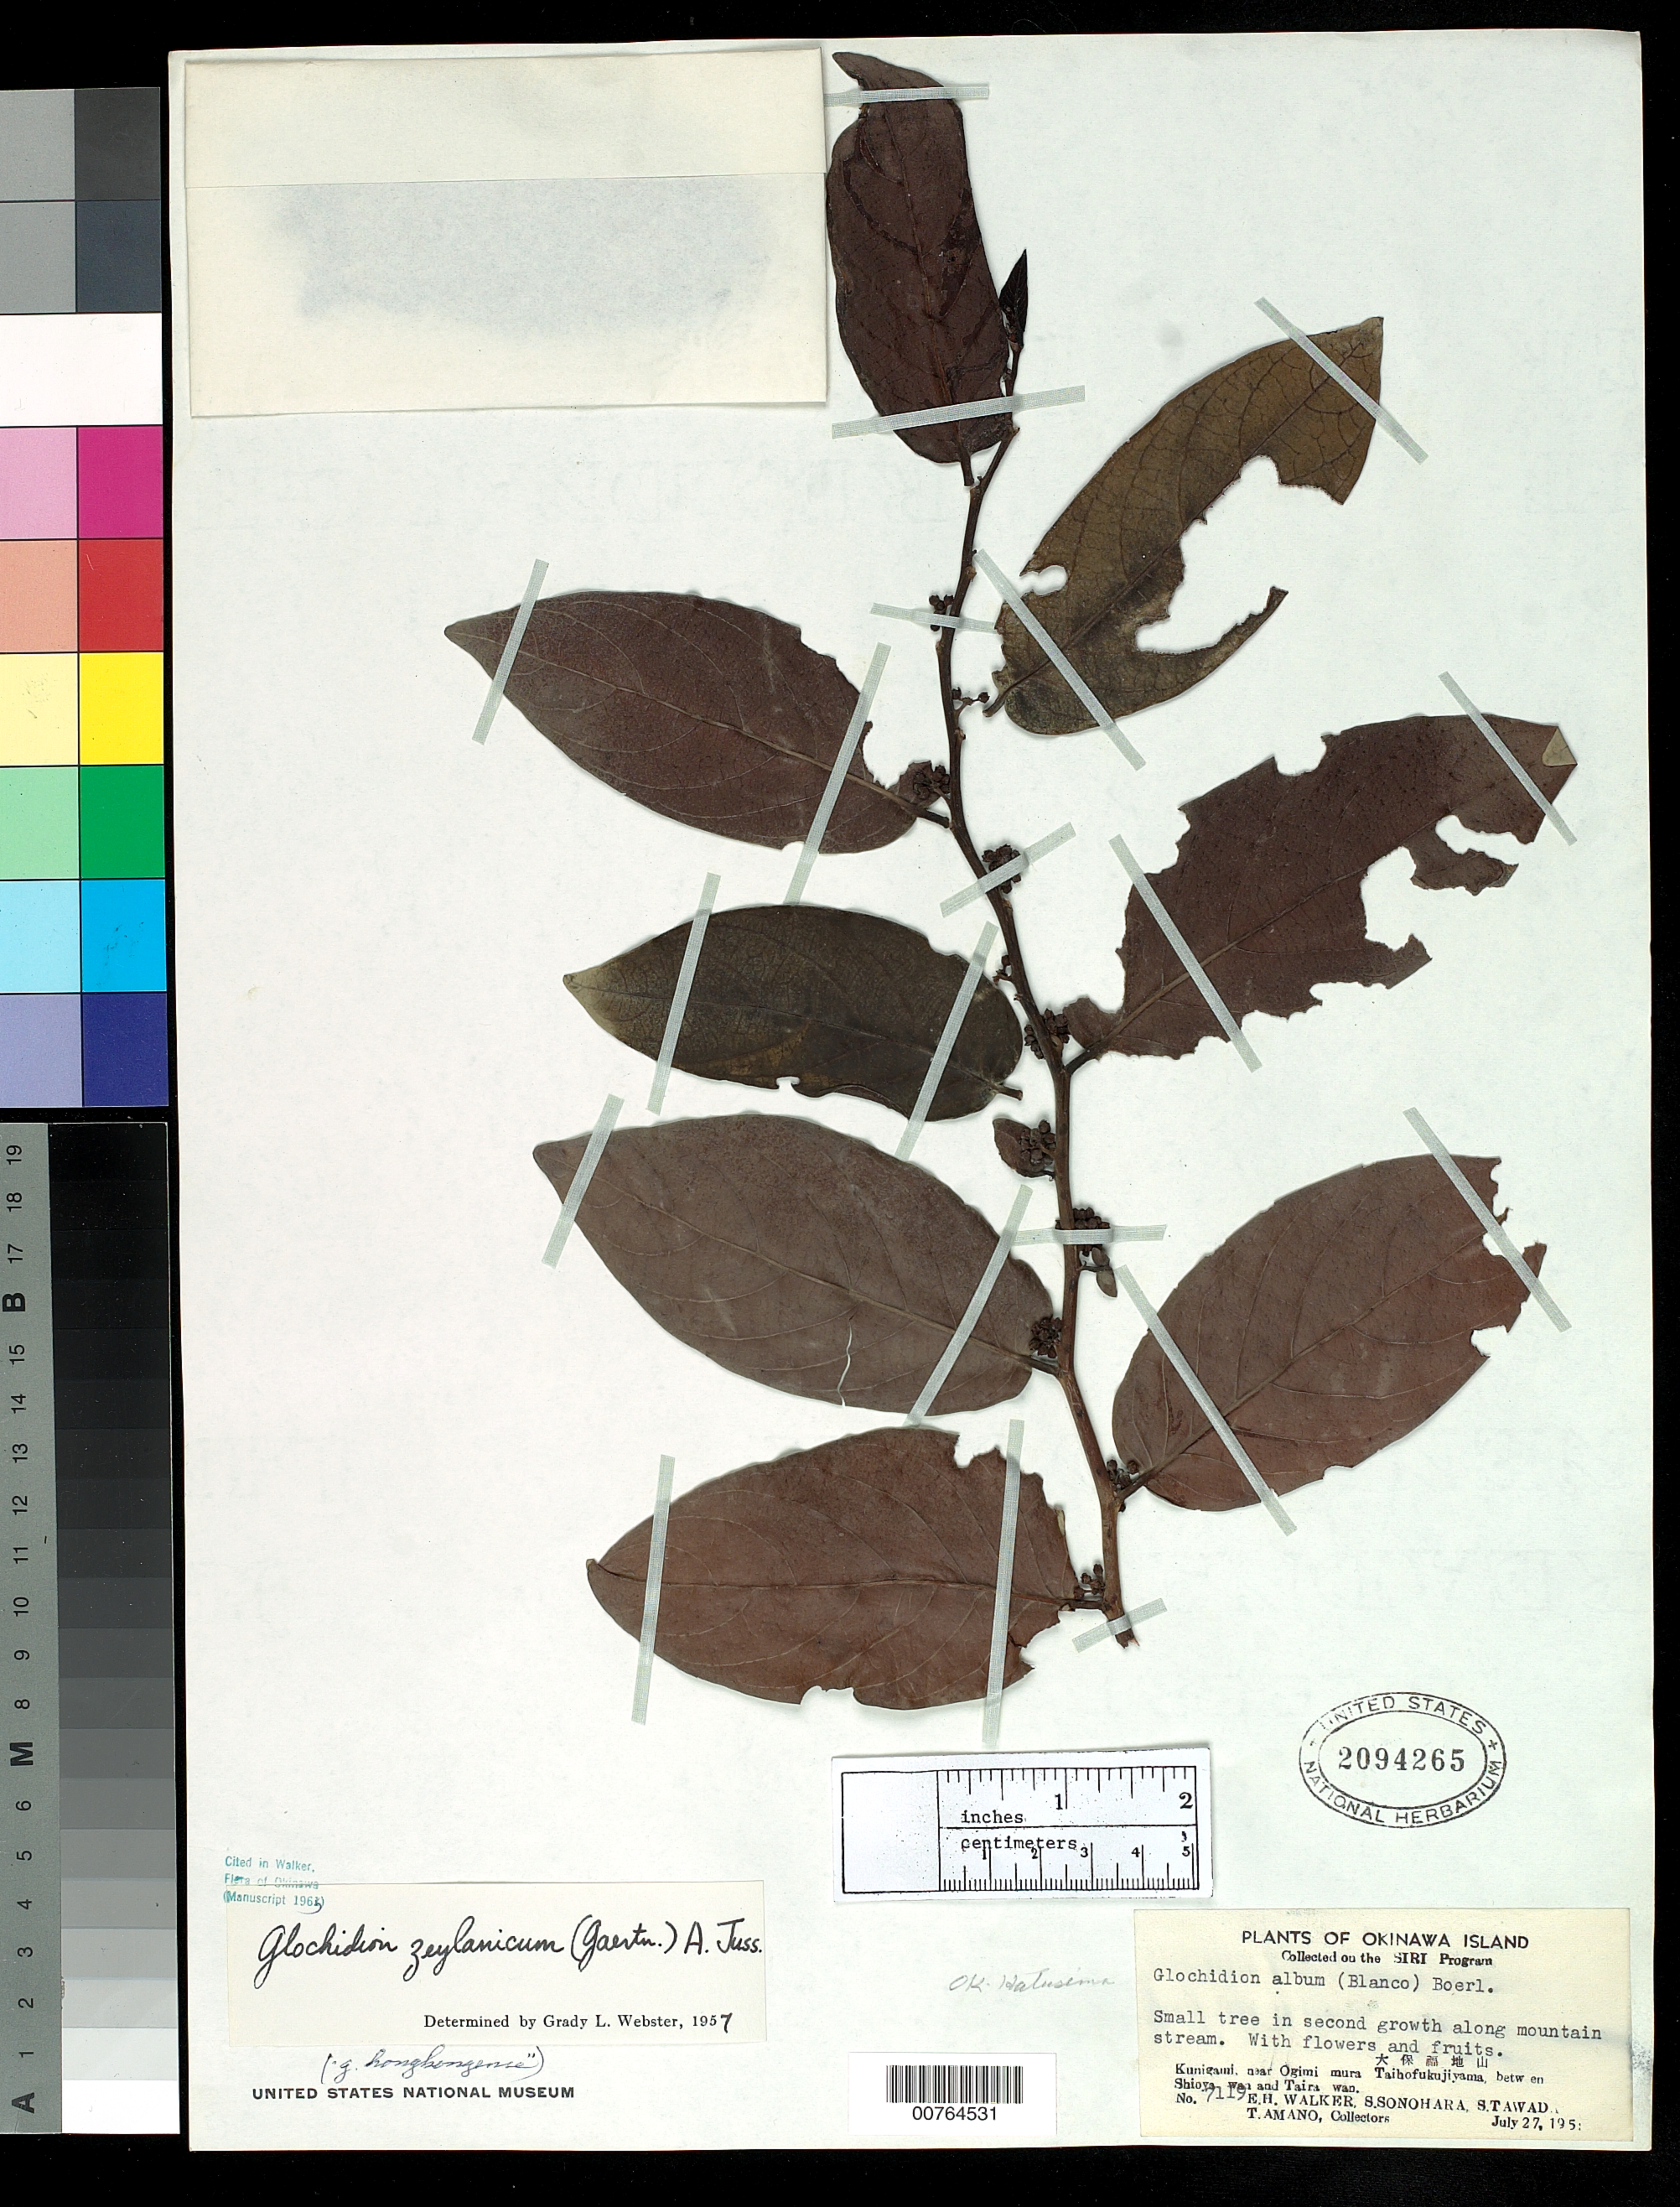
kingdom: Plantae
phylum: Tracheophyta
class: Magnoliopsida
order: Malpighiales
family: Phyllanthaceae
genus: Glochidion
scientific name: Glochidion album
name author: (Blanco) Boerl.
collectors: E. H. Walker, S. Sonohara, S. Tawad & T. Amano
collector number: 7119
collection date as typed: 27 Jul 1955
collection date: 1955-07-27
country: Japan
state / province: Okinawa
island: Okinawa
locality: Kunigami, near Ogimi-mura, Taihofukujiyama, between Shioya-wan and Taira-wan.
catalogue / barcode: US 2094265